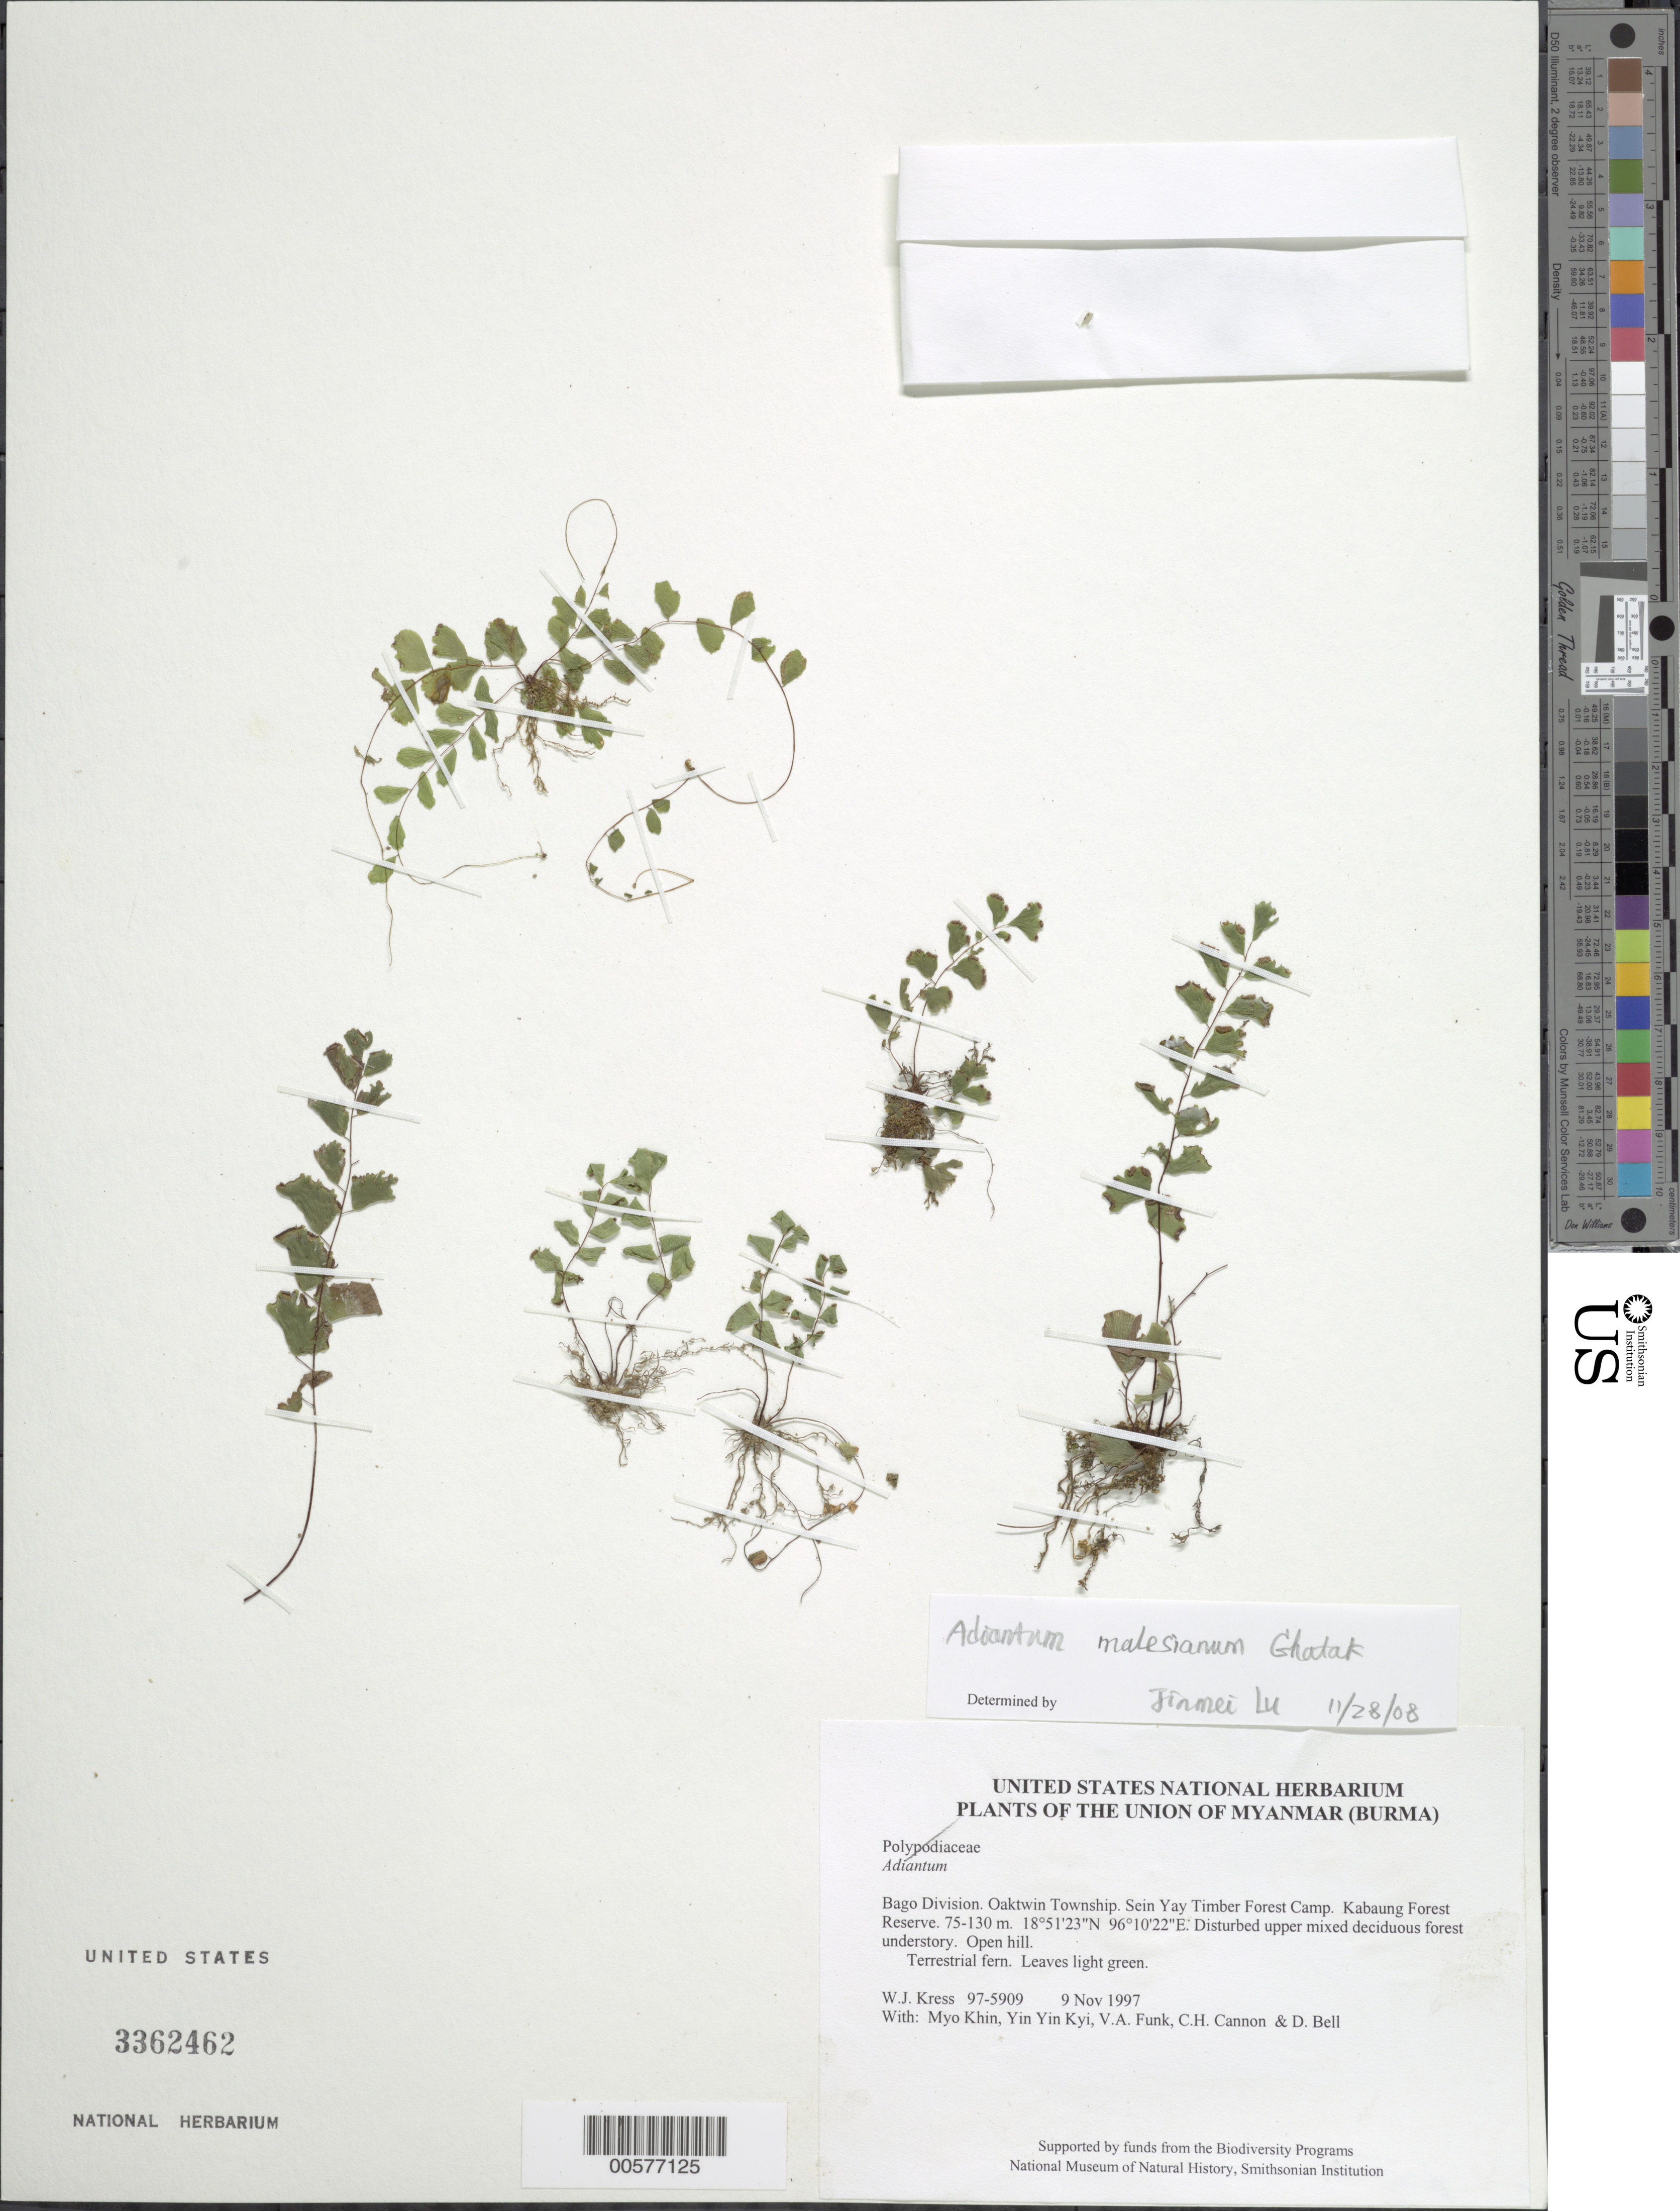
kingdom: Plantae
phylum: Tracheophyta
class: Polypodiopsida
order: Polypodiales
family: Pteridaceae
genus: Adiantum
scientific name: Adiantum sp.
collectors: W. J. Kress, Myo Khin, Yin Yin Kyi, V. Funk, C. H. Cannon & D. A. Bell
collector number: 97-5909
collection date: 1997-11-09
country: Myanmar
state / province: Bago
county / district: Oaktwin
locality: Sein Yay Timber Forest Camp. Kabaung Forest Reserve.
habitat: Disturbed upper mixed deciduous forest understory. Open hill.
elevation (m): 75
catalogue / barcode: US 3362462